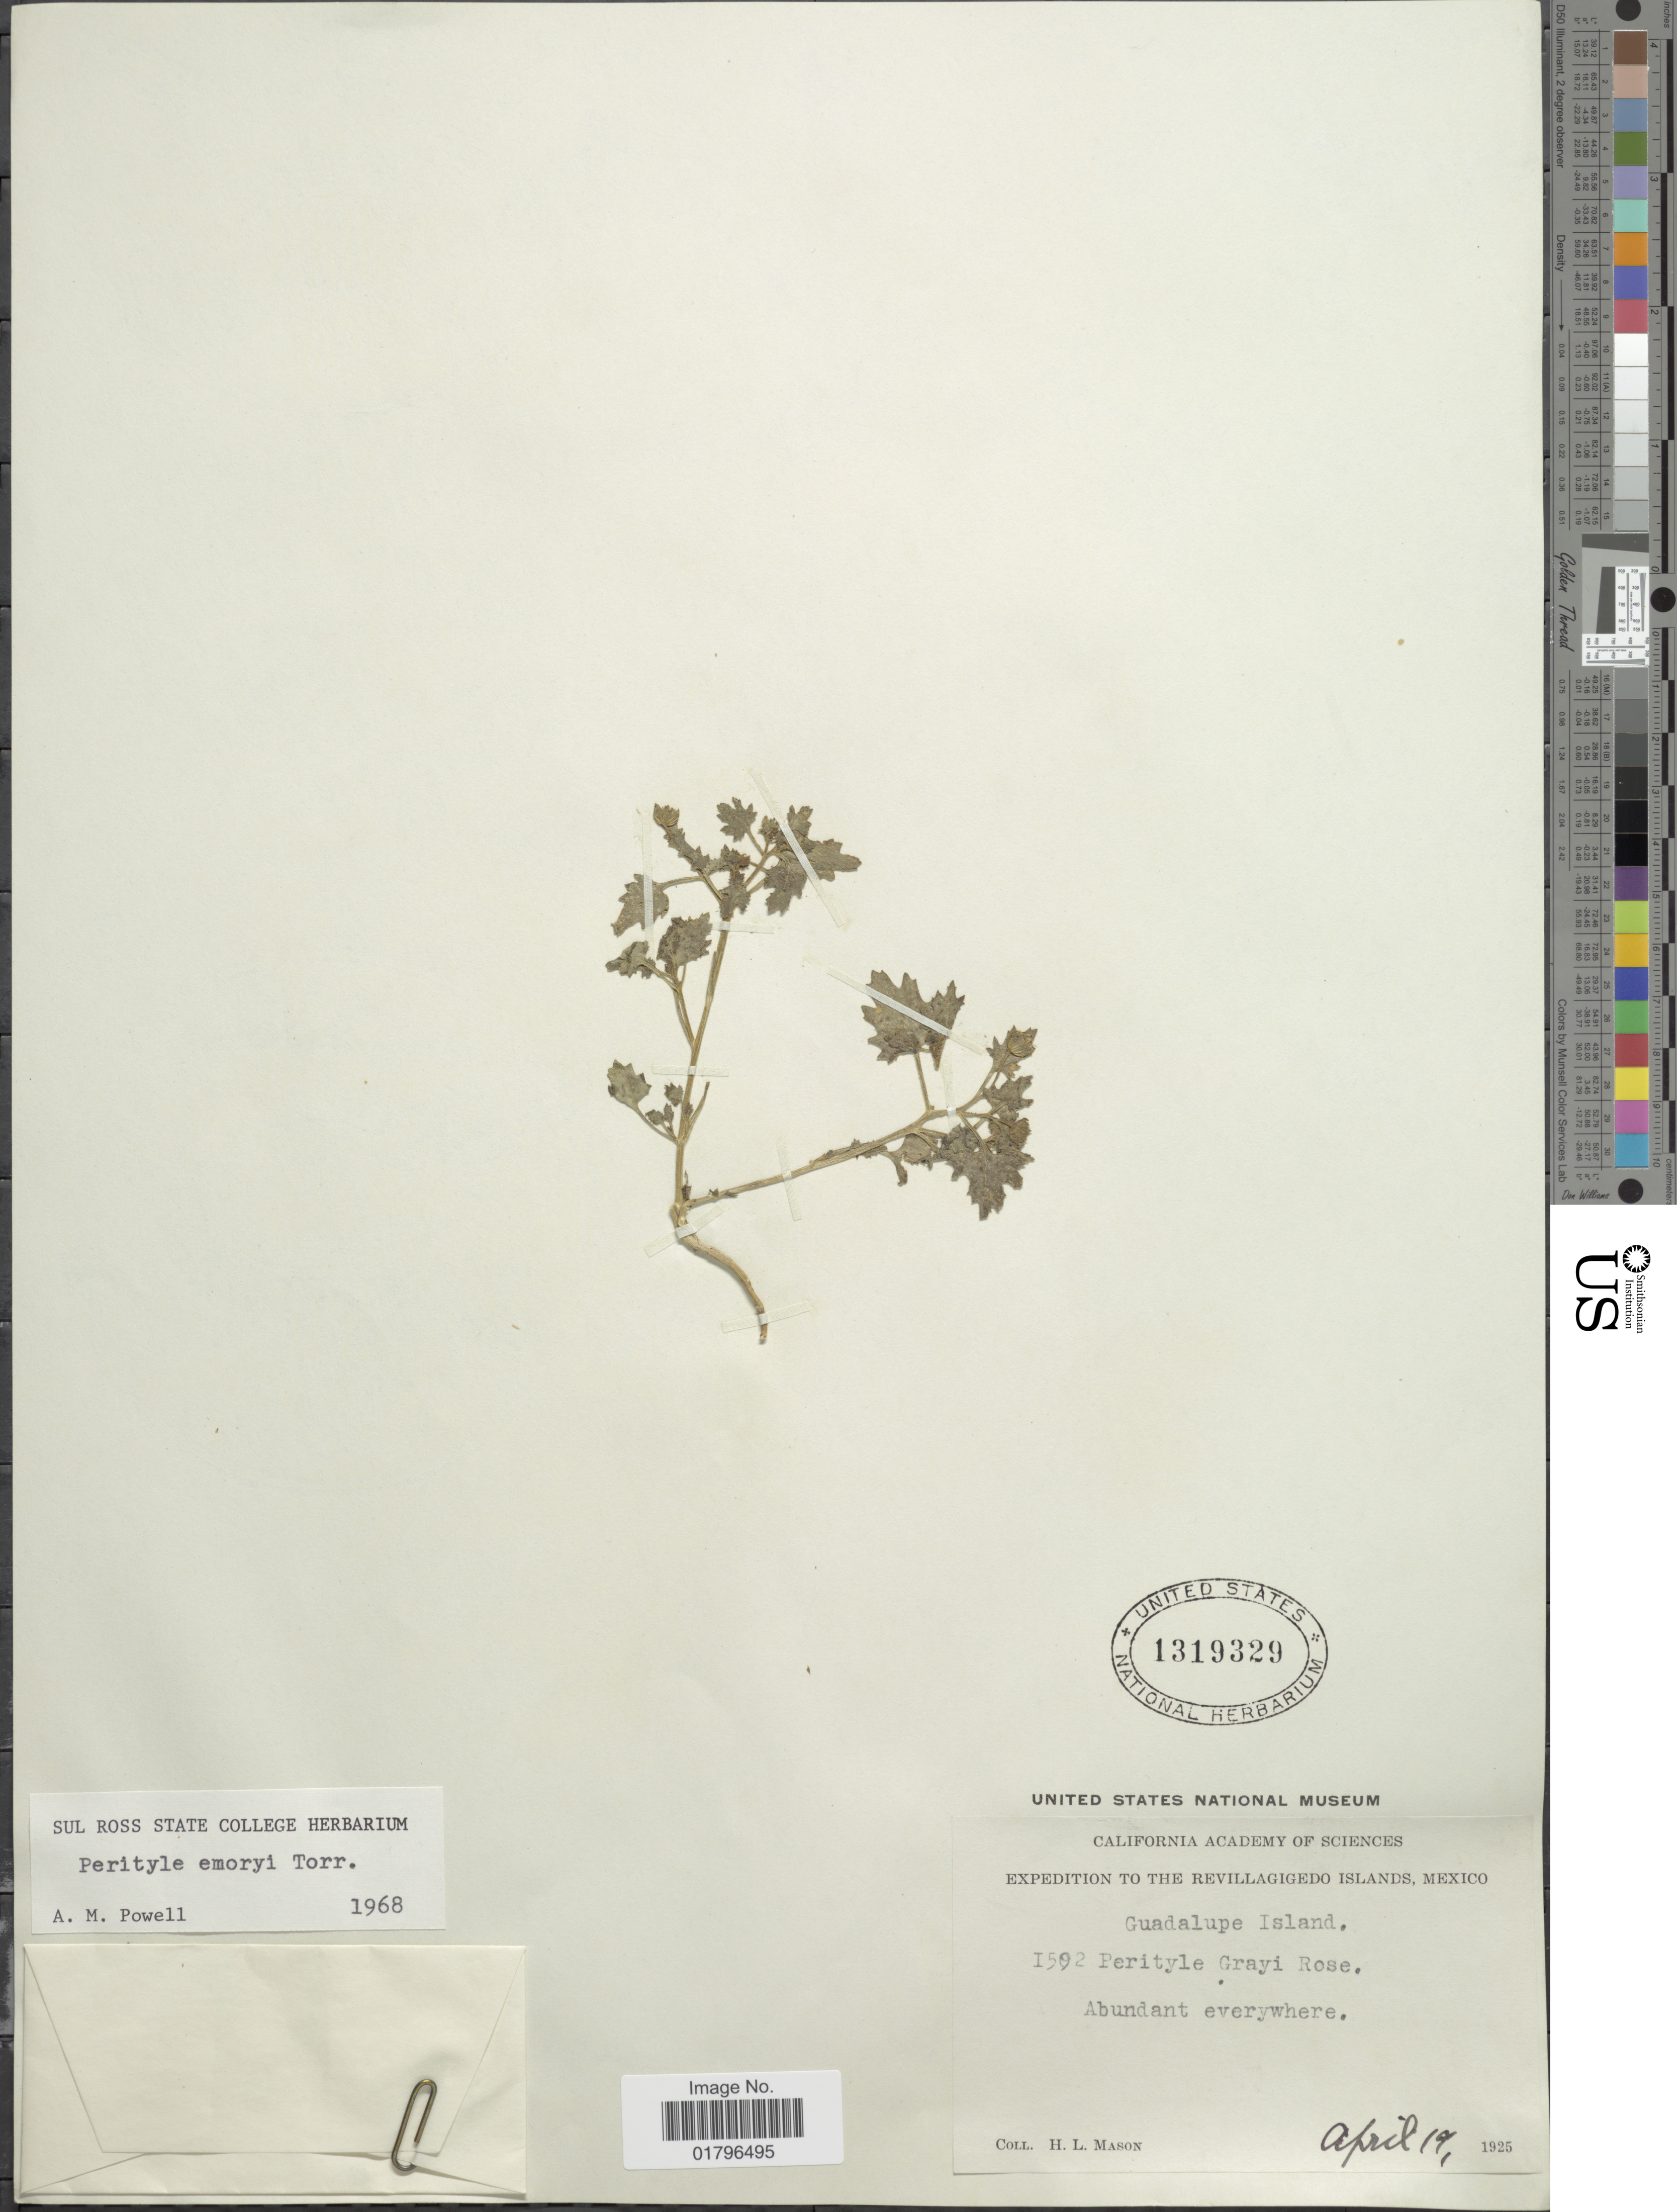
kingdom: Plantae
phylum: Tracheophyta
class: Magnoliopsida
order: Asterales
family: Asteraceae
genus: Perityle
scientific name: Perityle emoryi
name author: Torr.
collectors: H. I. Mason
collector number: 1592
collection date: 1925-04-19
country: Mexico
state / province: Colima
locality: Revillagigedo Islands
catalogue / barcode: US 1319329